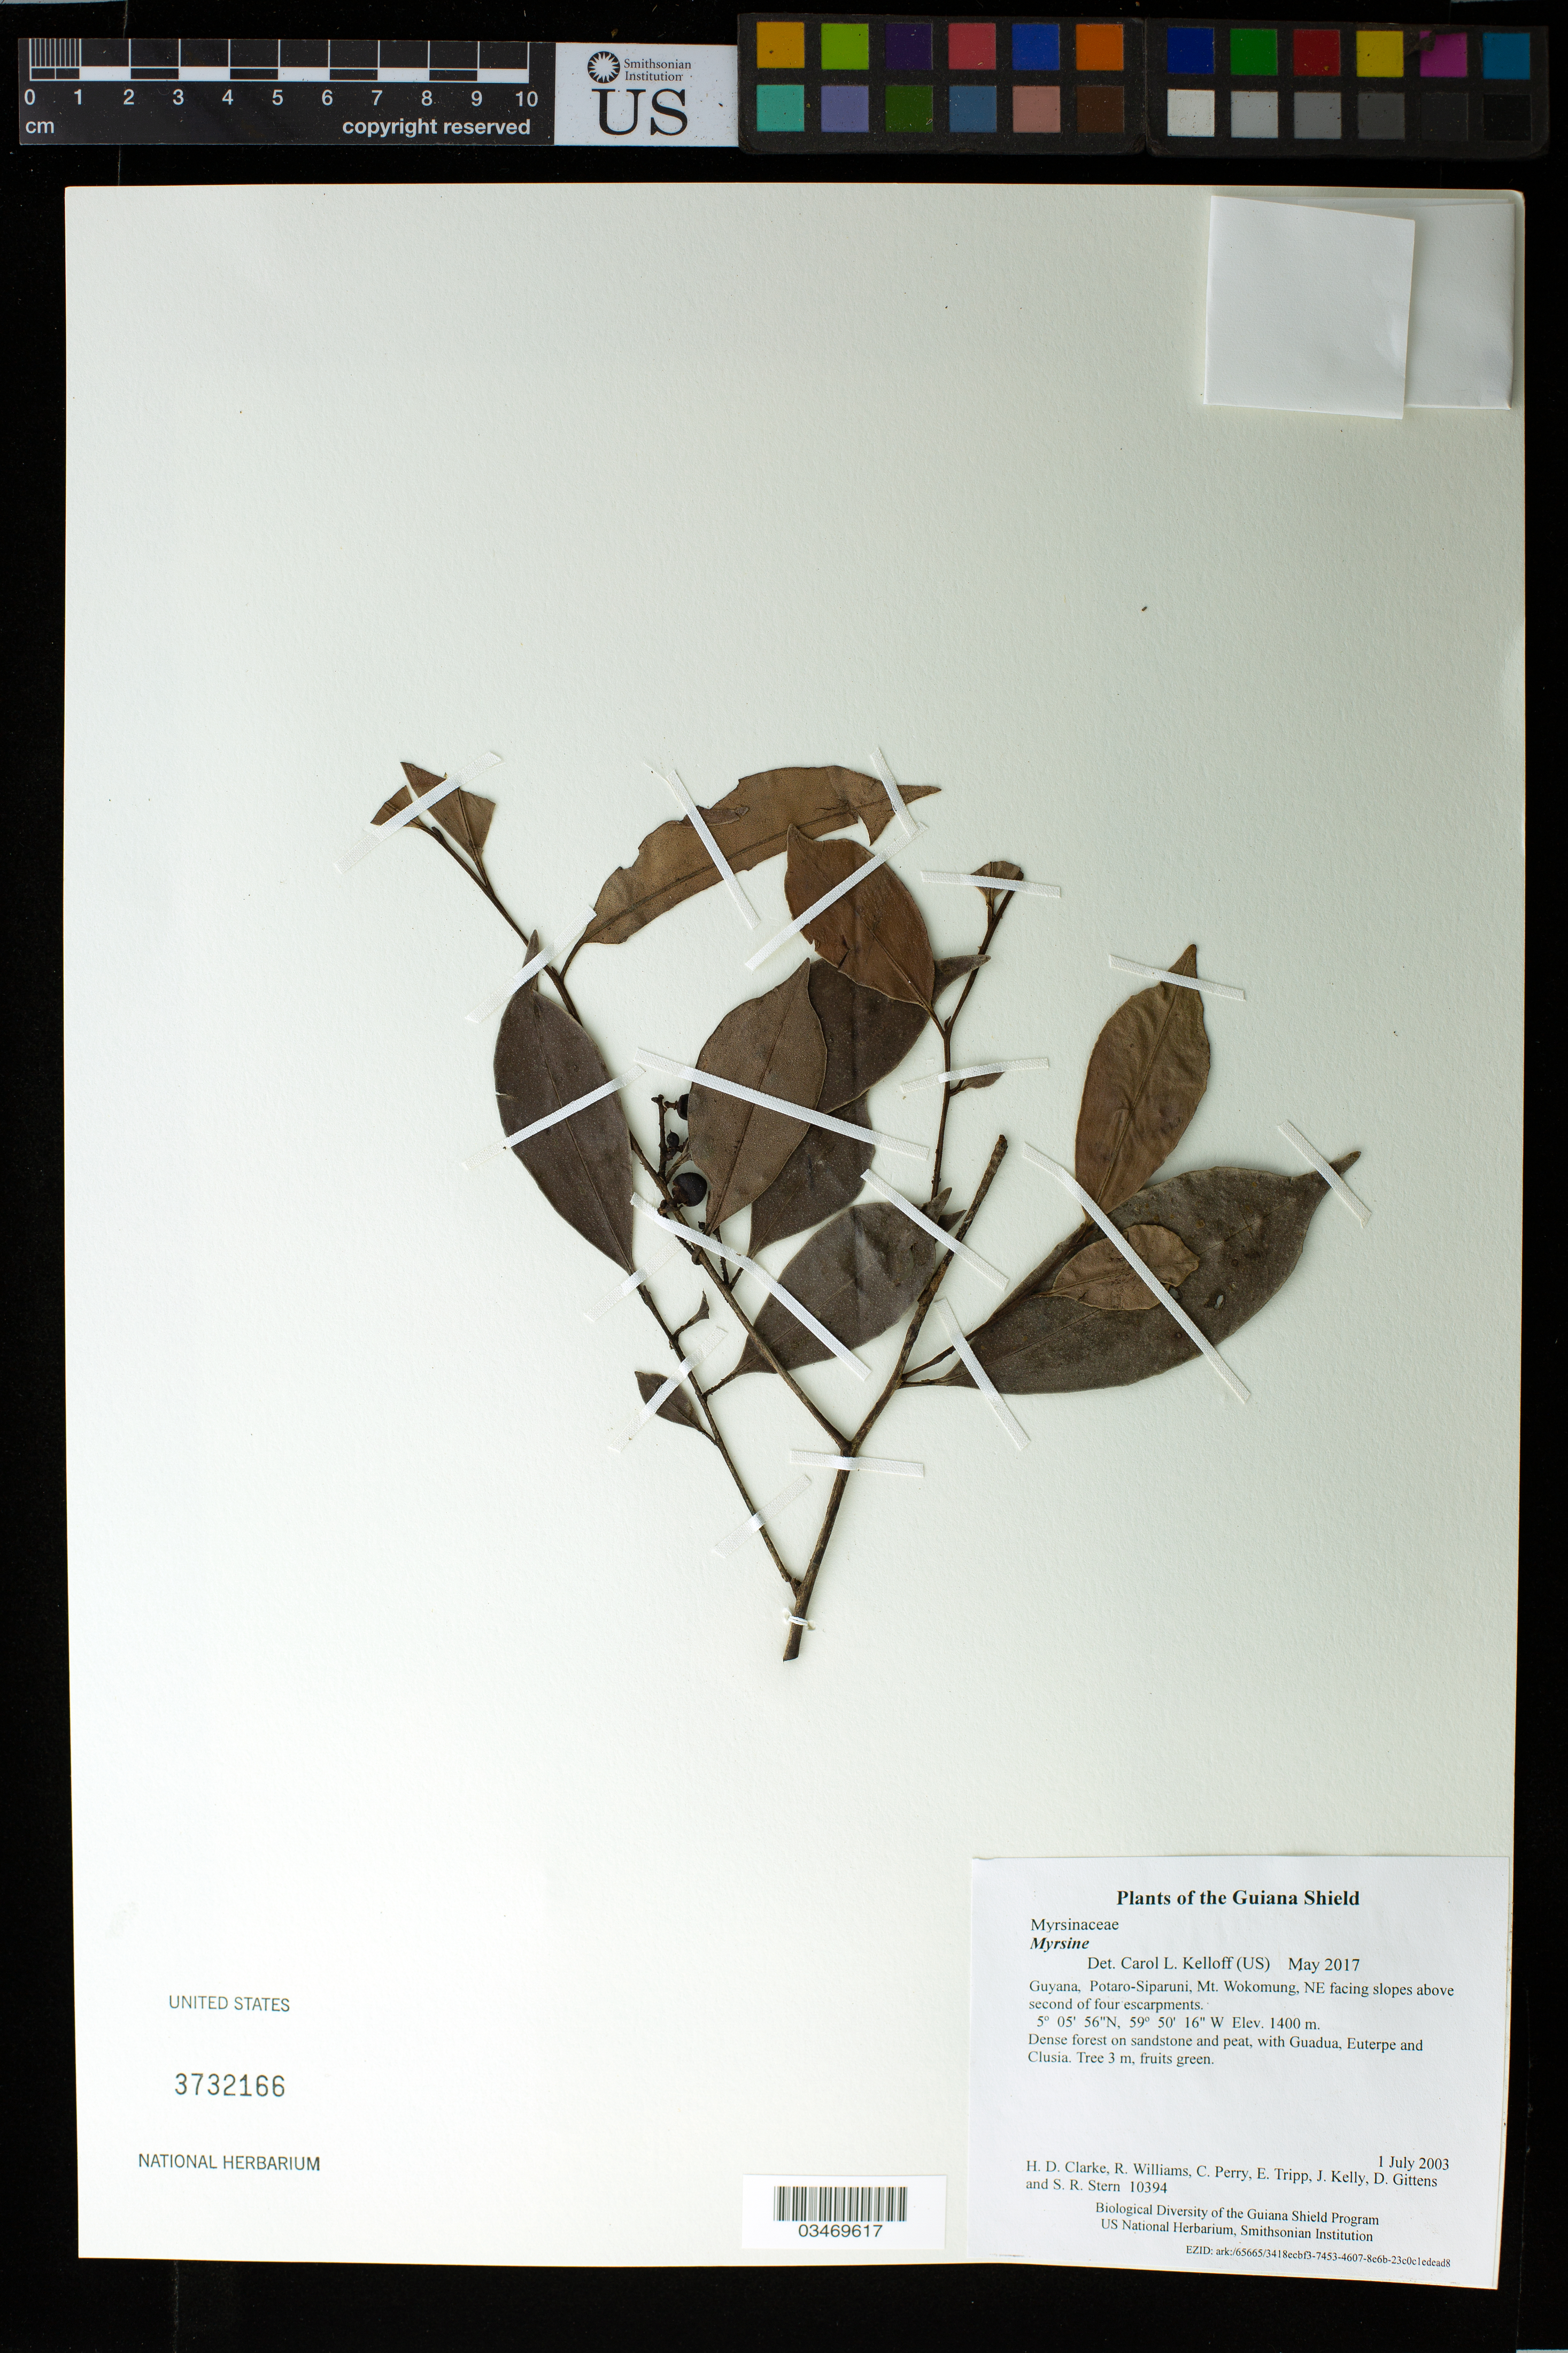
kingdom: Plantae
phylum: Tracheophyta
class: Magnoliopsida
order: Ericales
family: Primulaceae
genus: Myrsine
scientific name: Myrsine sp.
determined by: Kelloff, Carol L., (US), Smithsonian Institution - National Museum of Natural History (UNITED STATES)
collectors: H. D. Clarke, R. Williams, C. Perry, E. Tripp, J. Kelly, D. Gittens & S. R. Stern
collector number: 10394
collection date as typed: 1 July 2003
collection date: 2003-07-01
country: Guyana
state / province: Potaro-Siparuni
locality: Mt. Wokomung, NE facing slopes above second of four escarpments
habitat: Dense forest on sandstone and peat, with Guadua, Euterpe and Clusia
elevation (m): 1400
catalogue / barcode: US 3732166